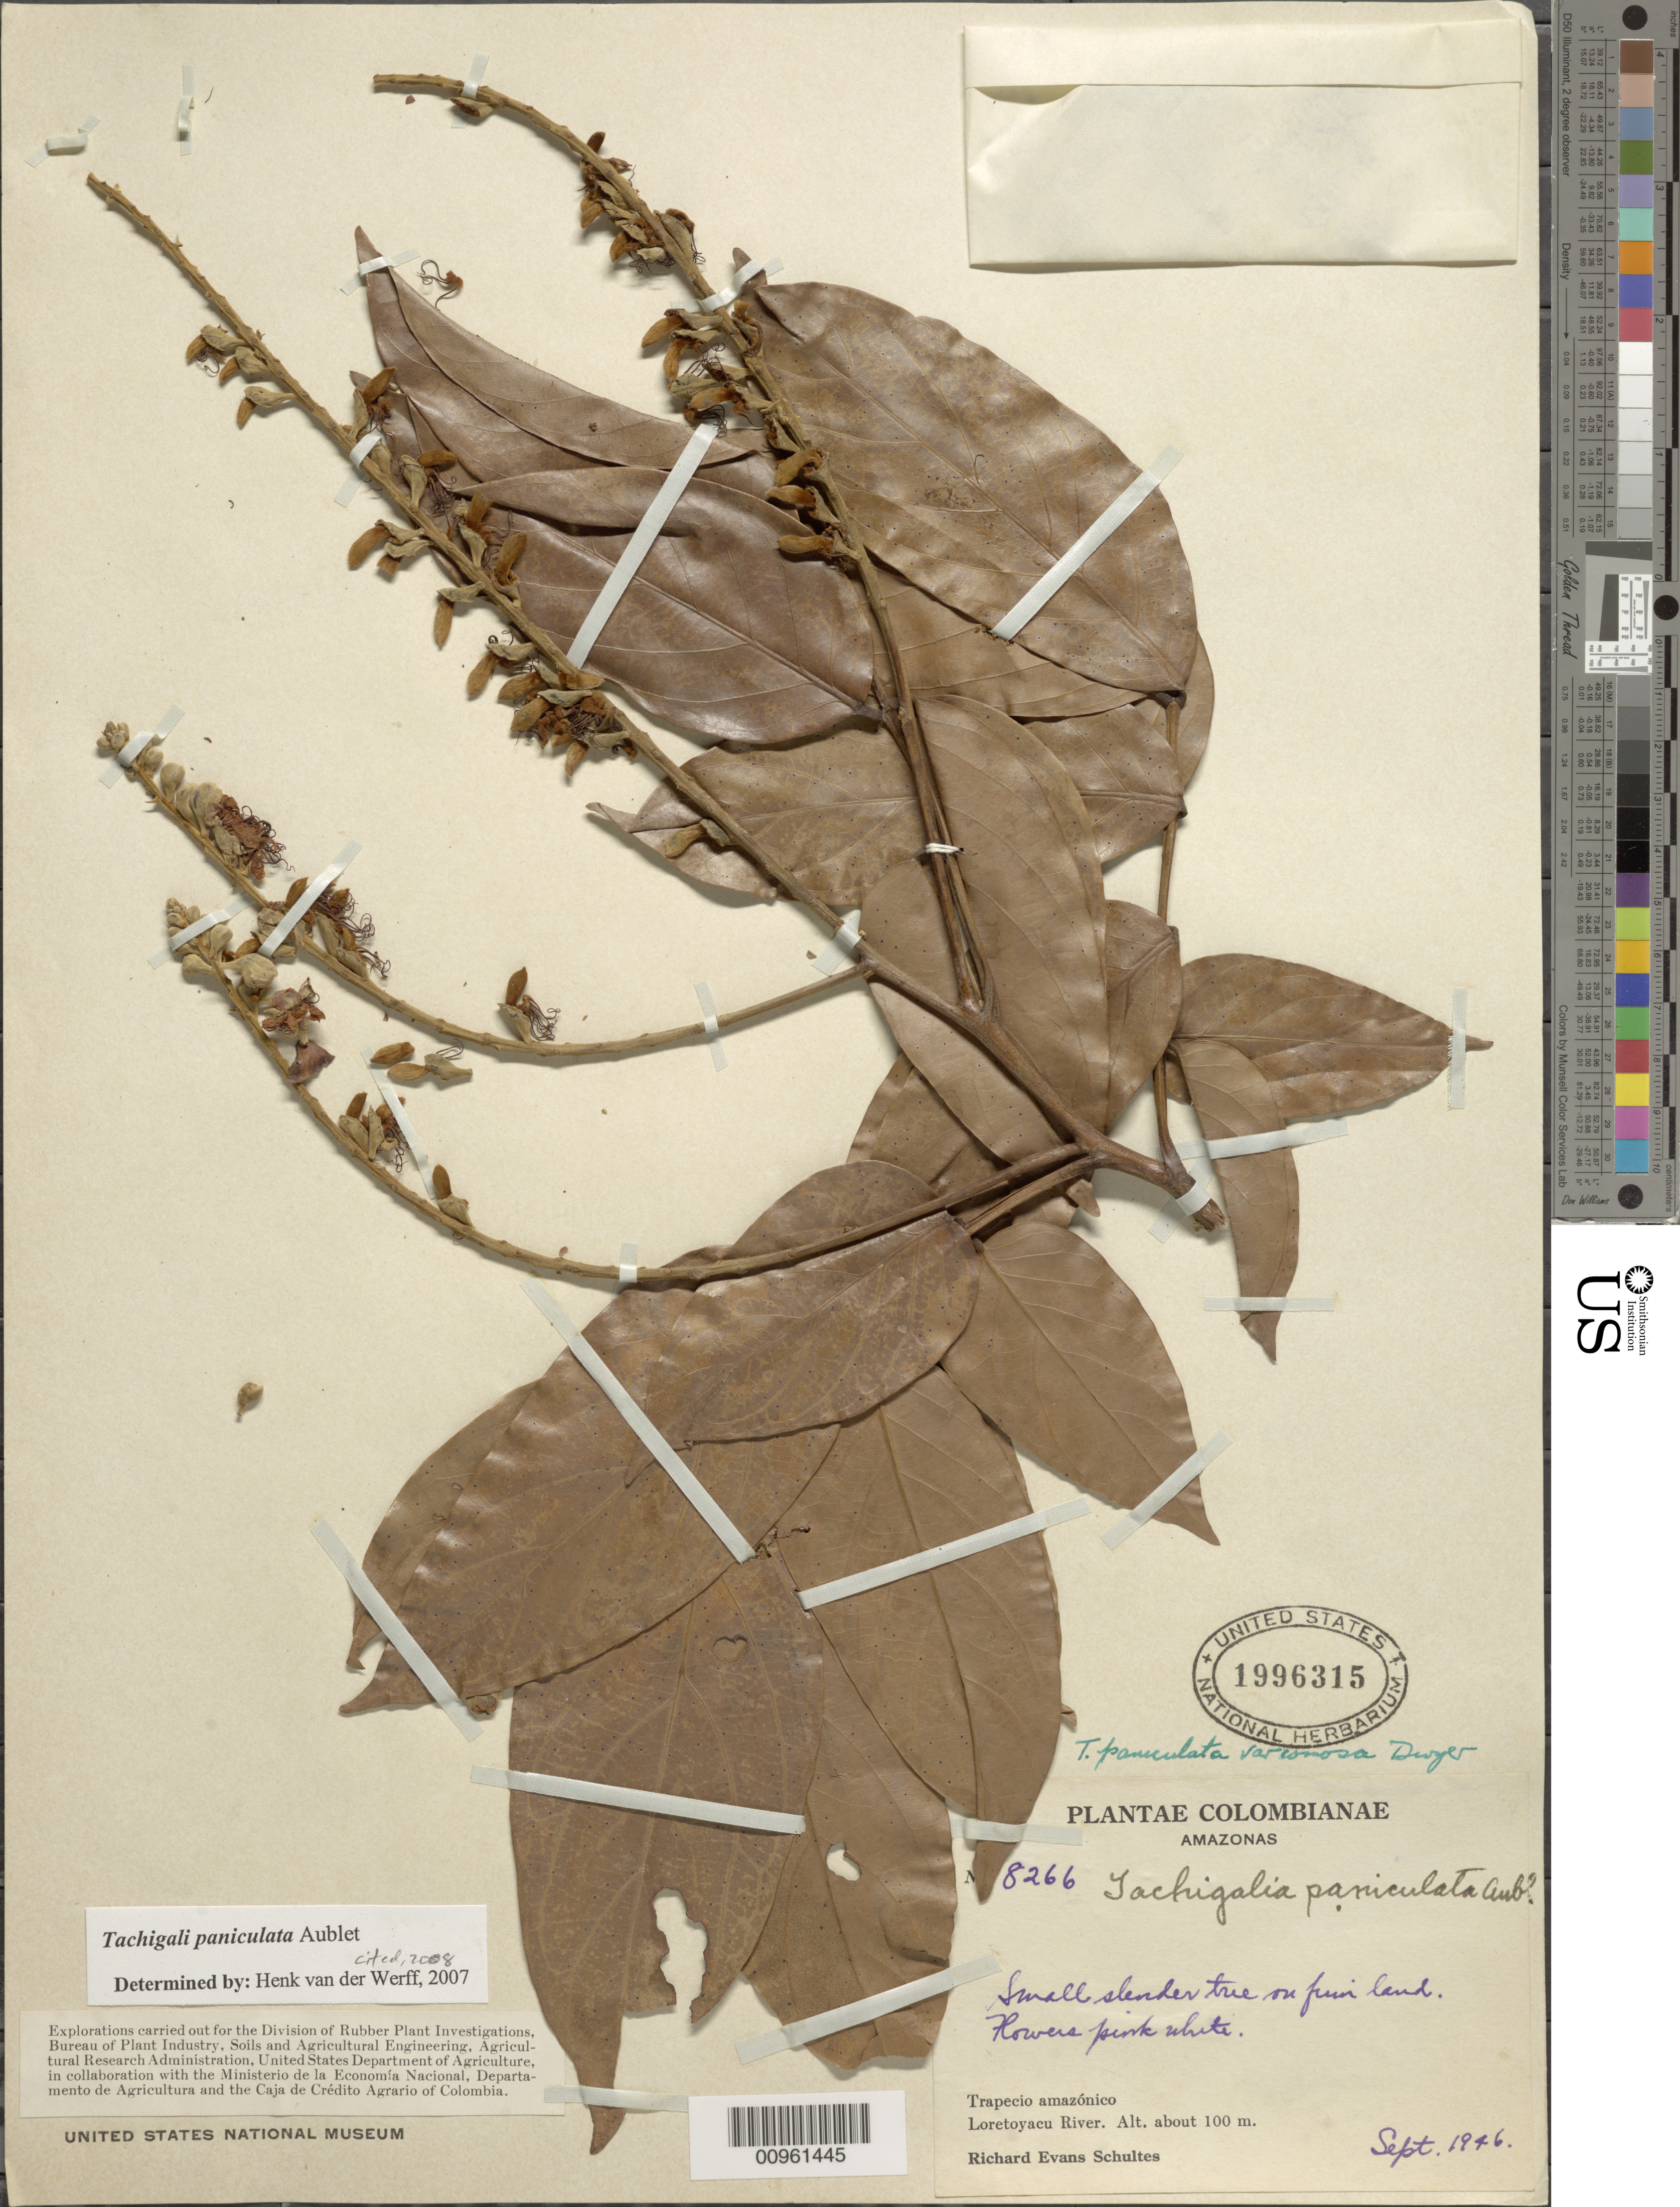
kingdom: Plantae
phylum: Tracheophyta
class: Magnoliopsida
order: Fabales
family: Fabaceae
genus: Tachigali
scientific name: Tachigali paniculata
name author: Aubl.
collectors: R. E. Schultes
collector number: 8266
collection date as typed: Sep 1946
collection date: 1946-09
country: Colombia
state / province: Amazônas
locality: Trapecio Amazonico, Loretoyacu River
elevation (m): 100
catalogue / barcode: US 1996315